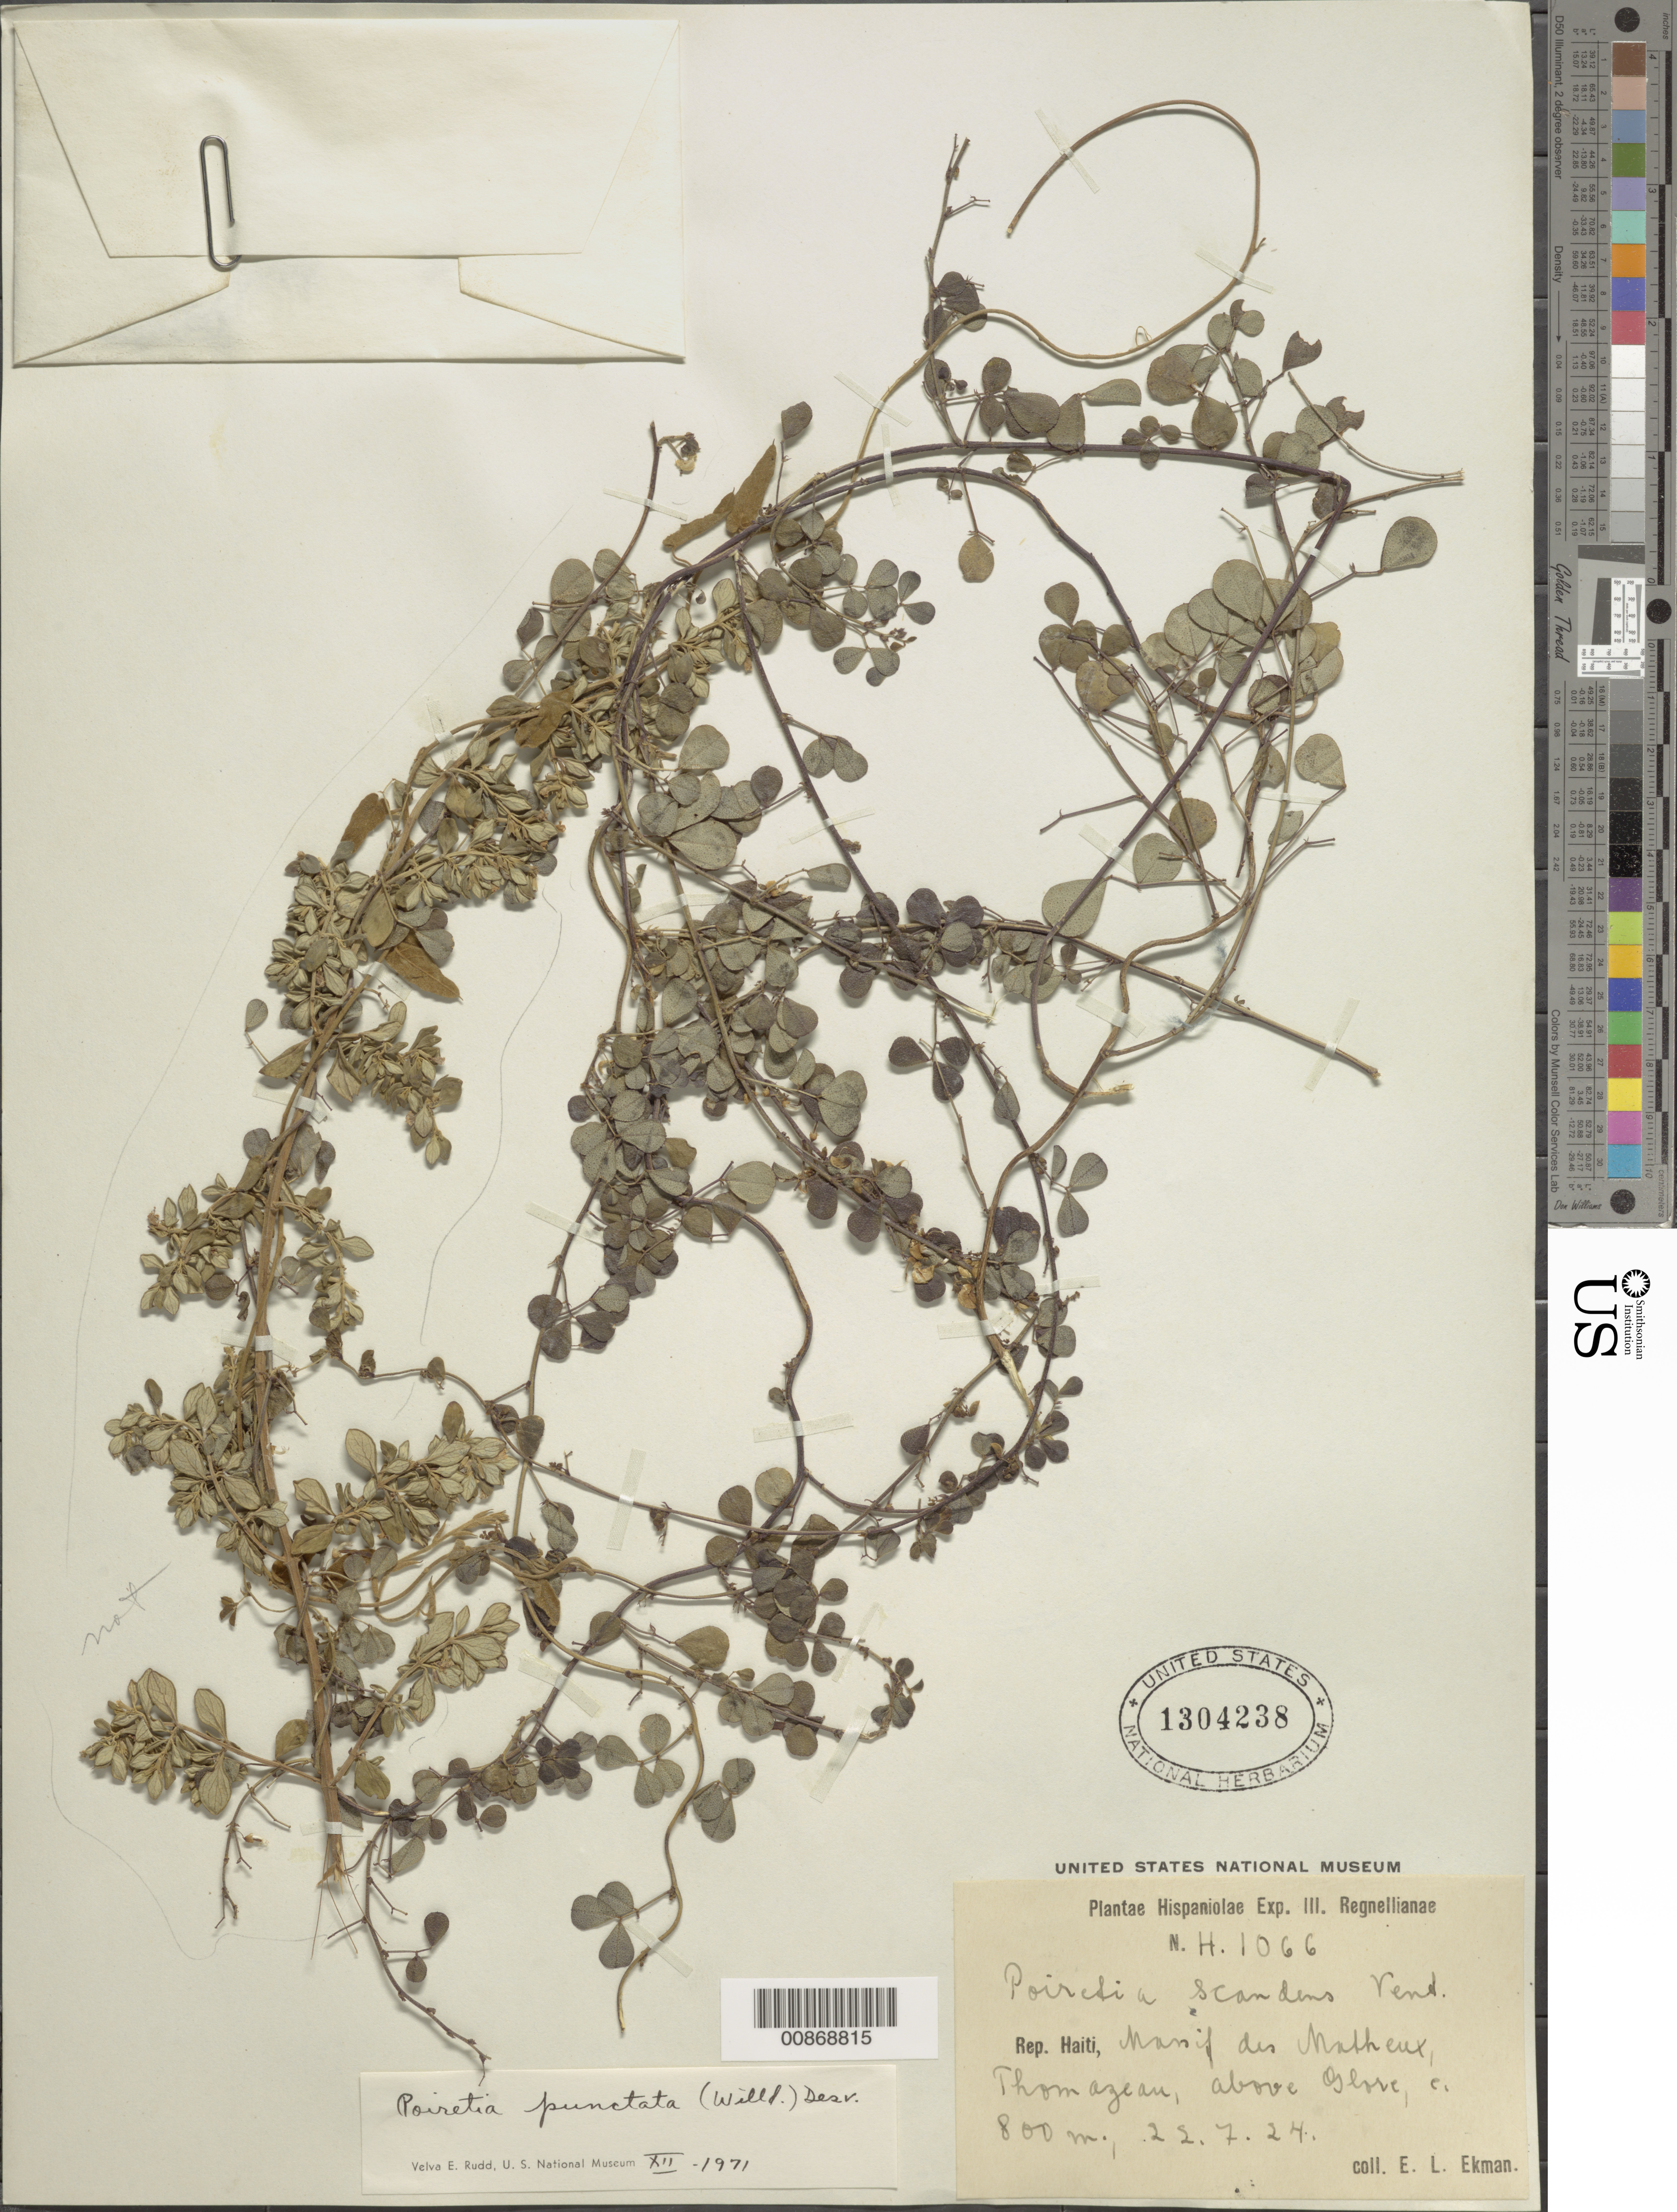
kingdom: Plantae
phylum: Tracheophyta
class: Magnoliopsida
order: Fabales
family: Fabaceae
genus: Poiretia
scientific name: Poiretia scandens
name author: Vent.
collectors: E. L. Ekman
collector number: H 1066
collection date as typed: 22 Jul 1924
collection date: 1924-07-22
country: Haiti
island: Hispaniola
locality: Massif des Matheux, Thomazeau, above Glore.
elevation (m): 800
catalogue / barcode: US 1304238